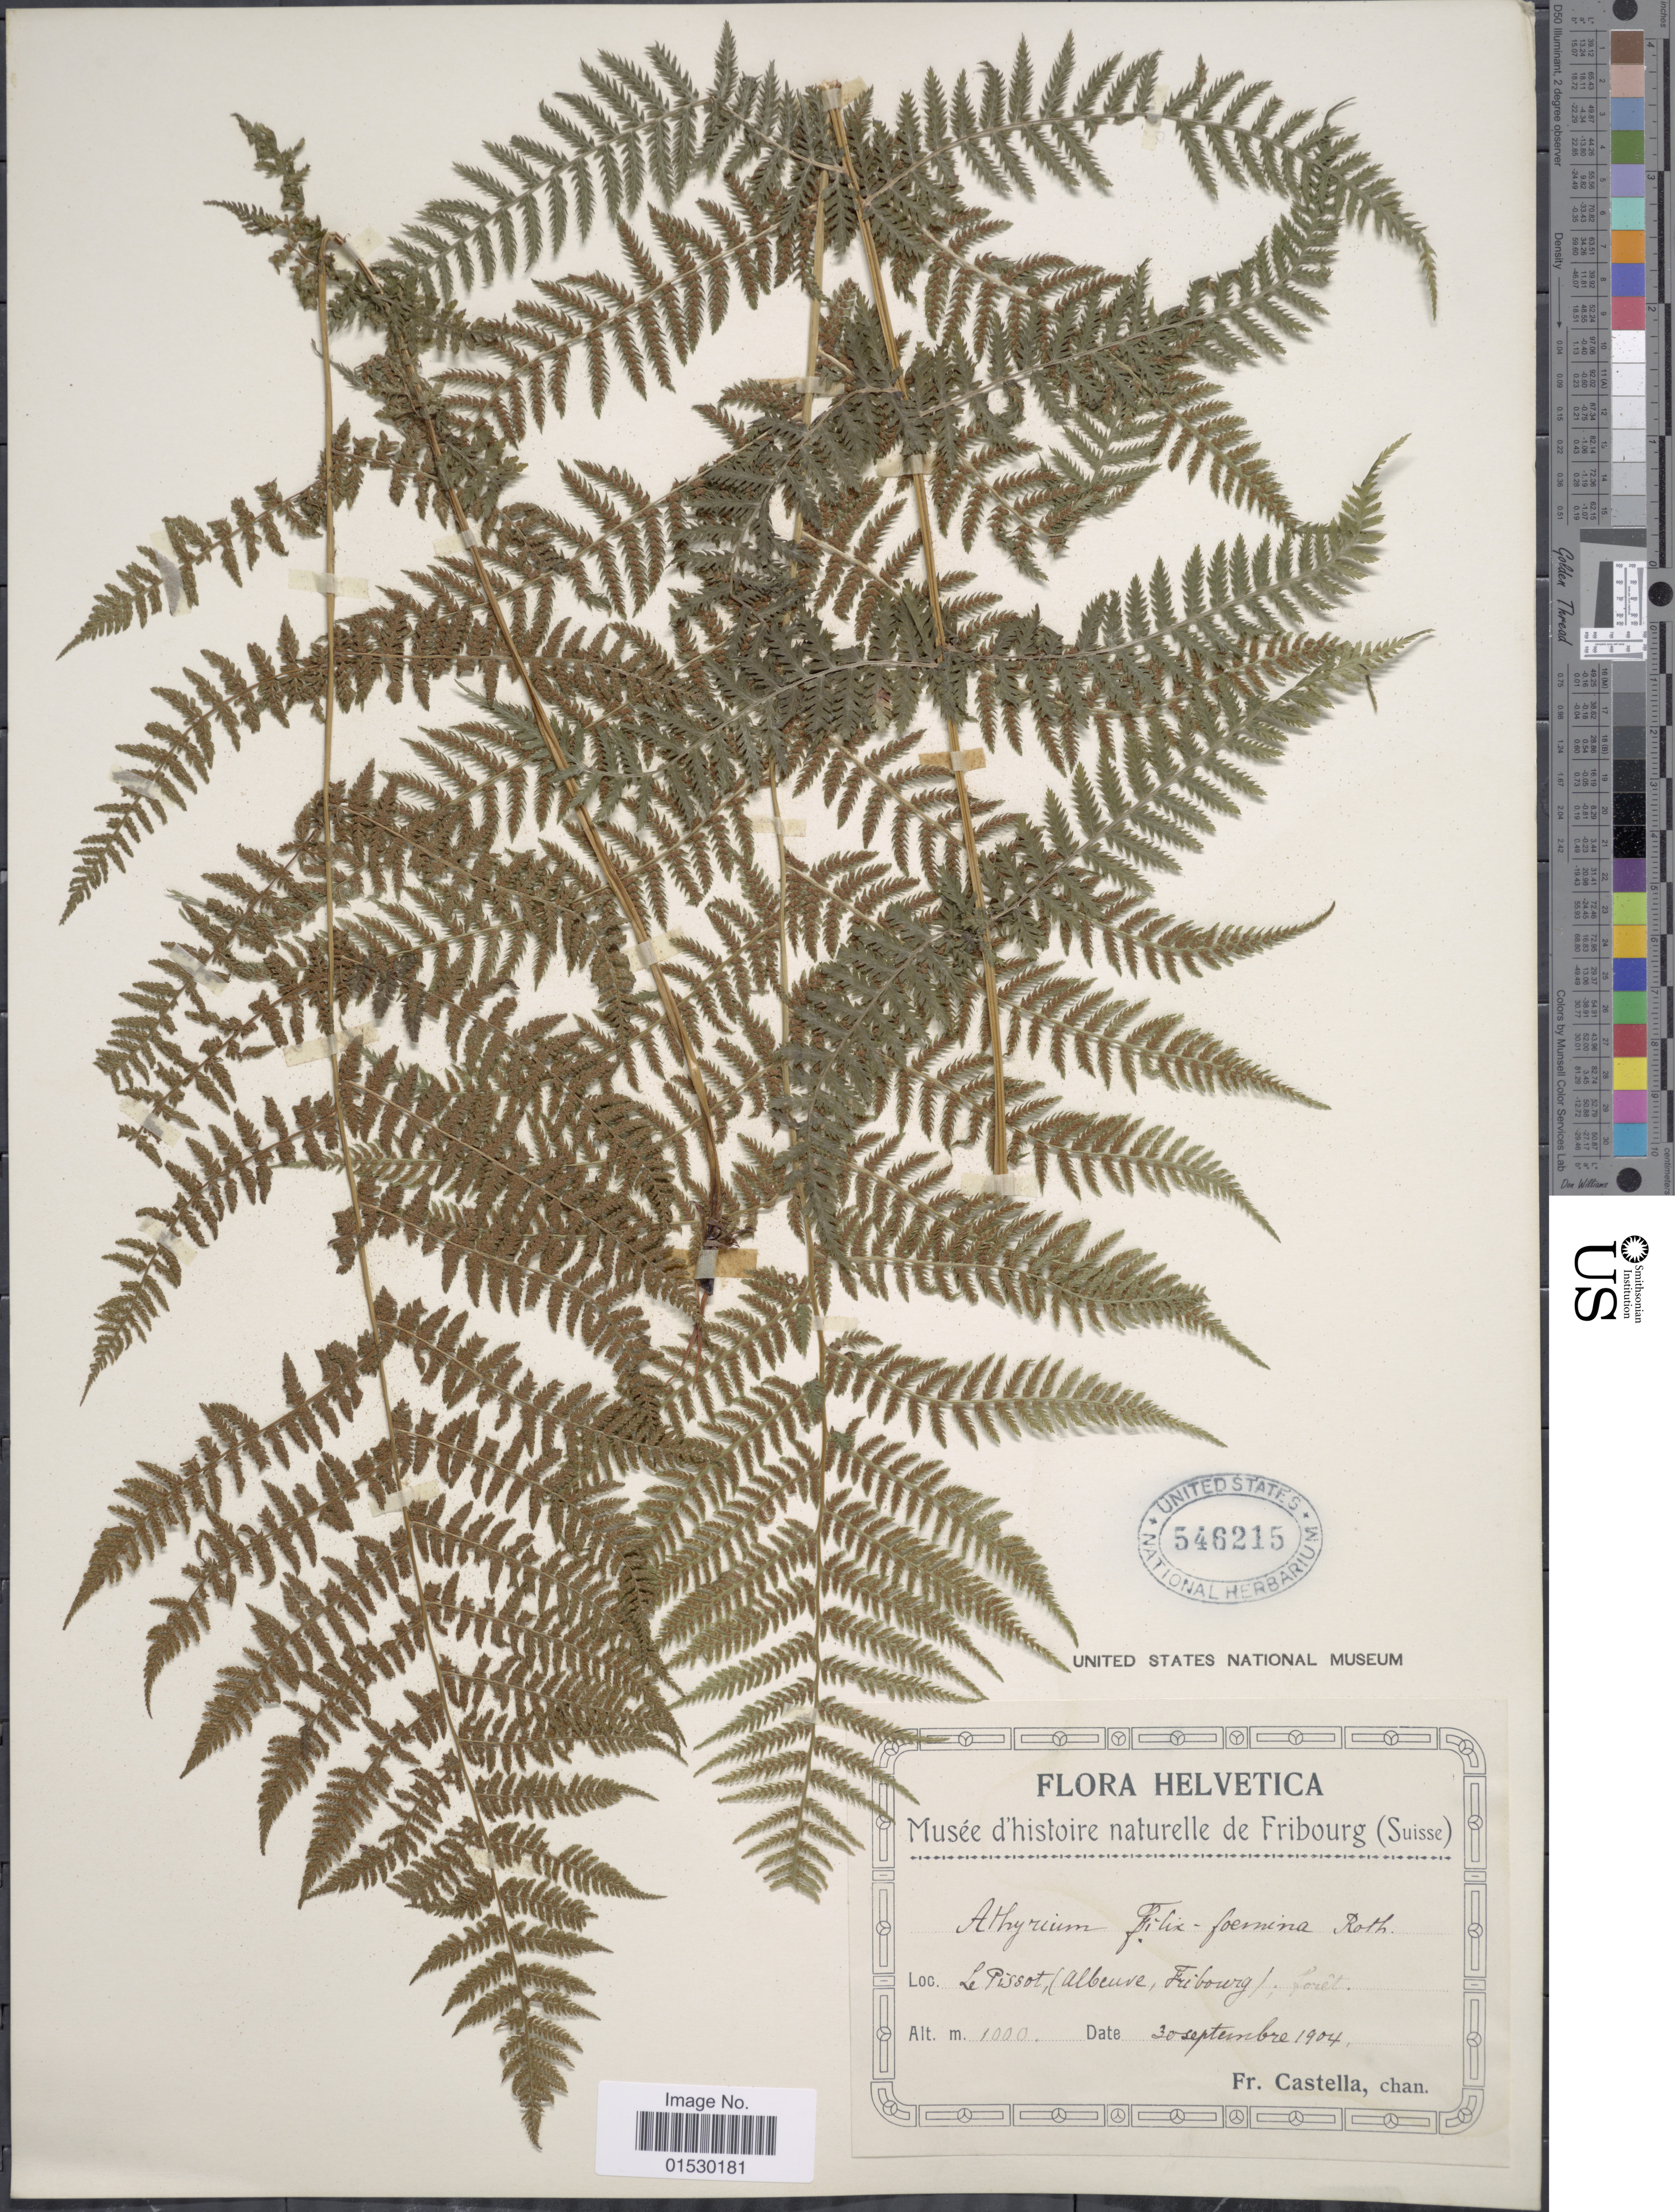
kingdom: Plantae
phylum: Tracheophyta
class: Polypodiopsida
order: Polypodiales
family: Athyriaceae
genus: Athyrium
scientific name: Athyrium filix-femina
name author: (L.) Roth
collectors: Fr. Castella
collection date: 1904-09-20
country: Switzerland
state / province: Fribourg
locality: Helvetica, Le Pissot (Albeuve, Fribourg)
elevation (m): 1000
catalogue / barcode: US 546215